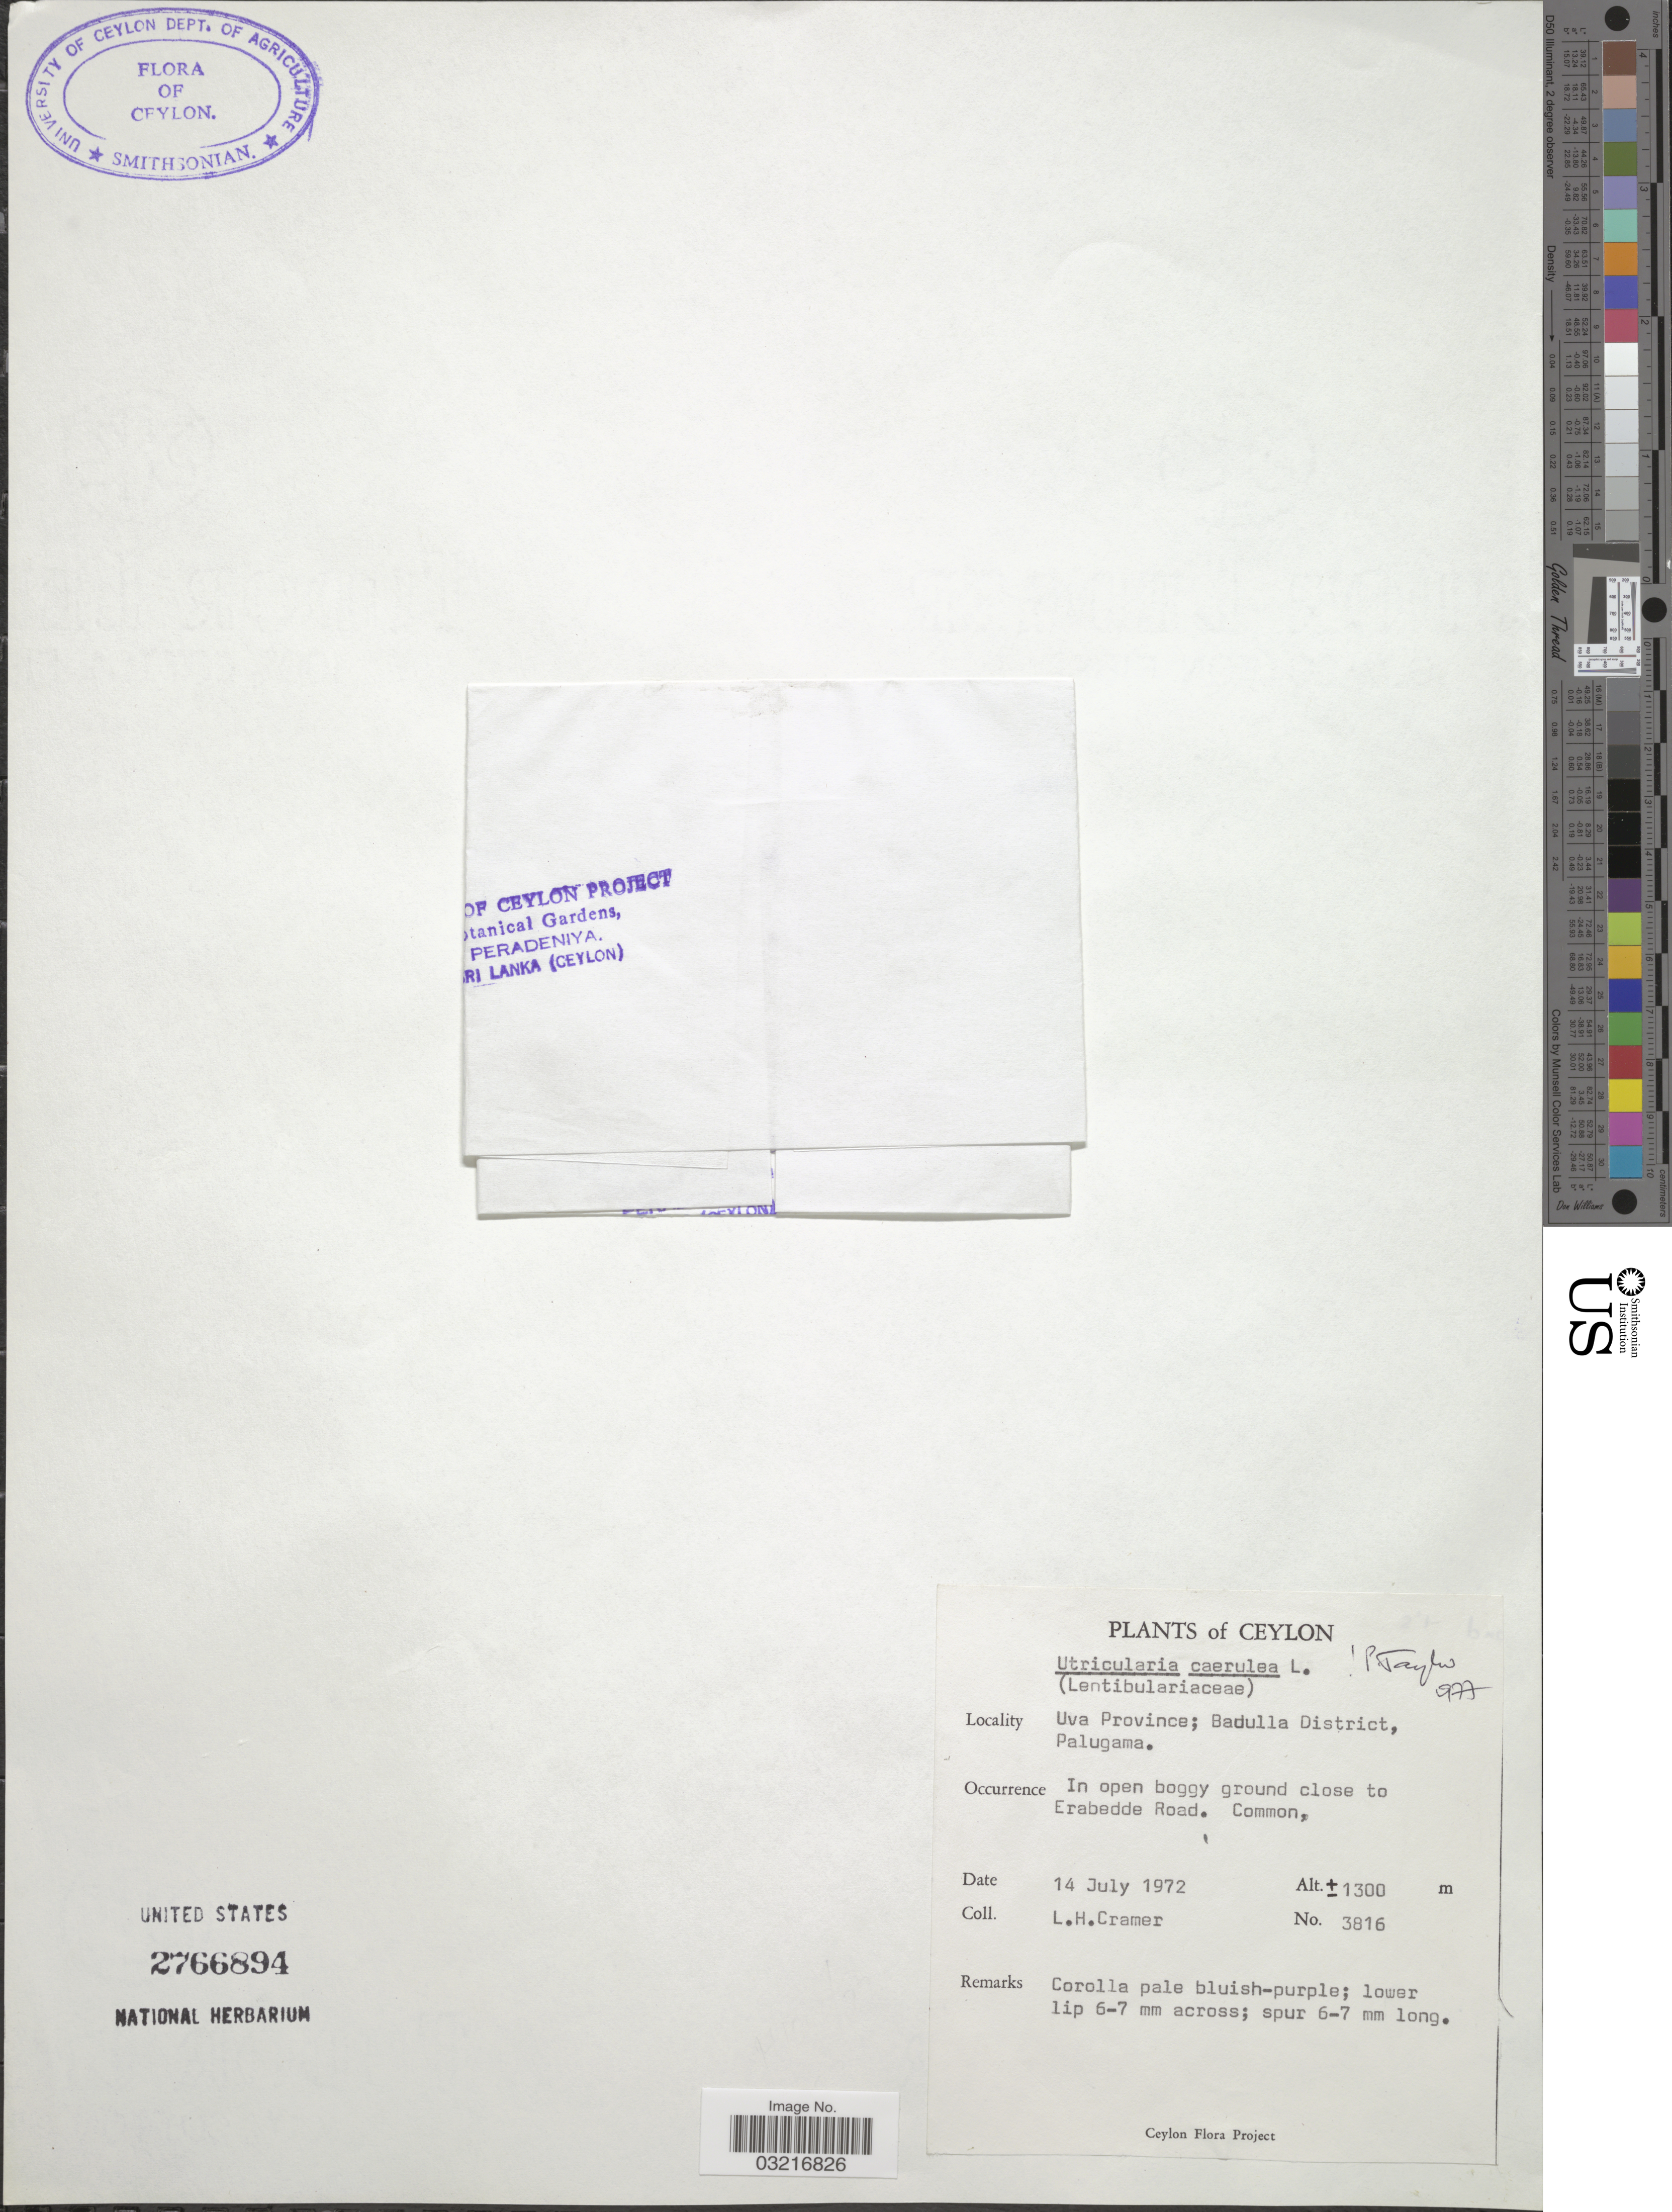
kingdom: Plantae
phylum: Tracheophyta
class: Magnoliopsida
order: Lamiales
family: Lentibulariaceae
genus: Utricularia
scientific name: Utricularia caerulea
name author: L.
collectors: L. H. Cramer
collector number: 3816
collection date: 1972-07-14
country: Sri Lanka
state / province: Uva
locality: Ceylon, Badulla District, Palugama. In open boggy ground close to Erabedde Road.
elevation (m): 1300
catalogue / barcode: US 2766894